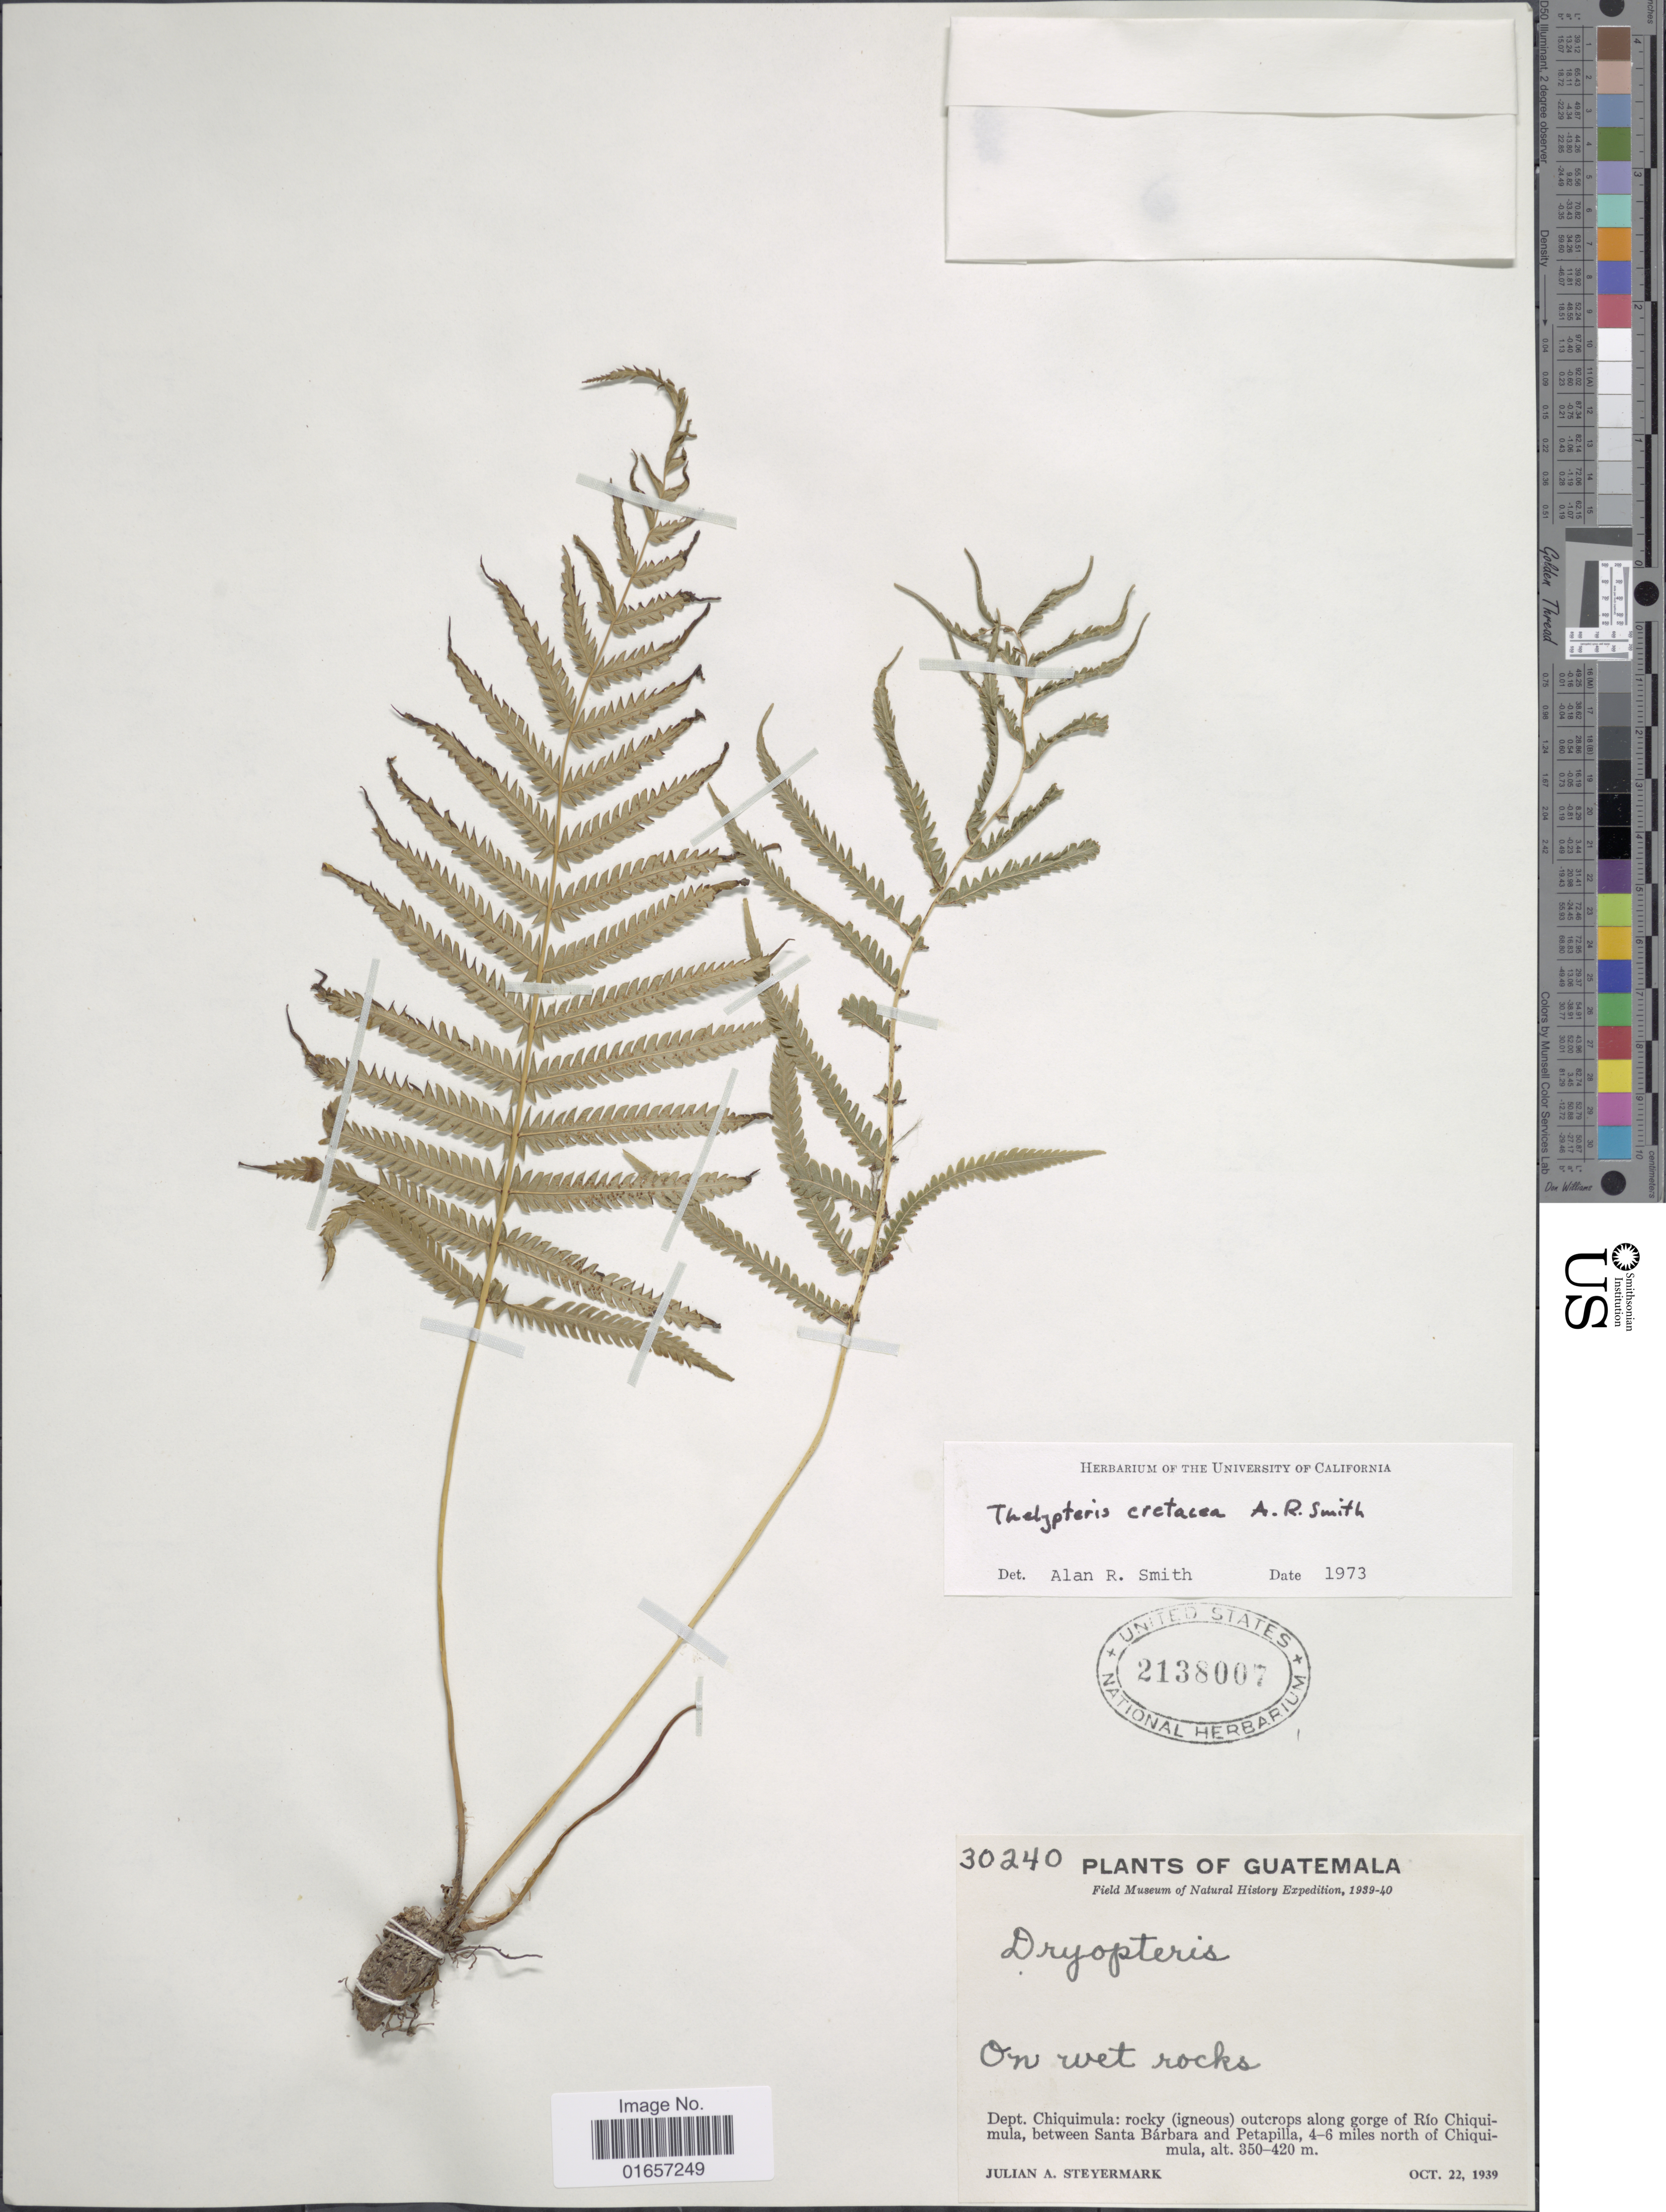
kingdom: Plantae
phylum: Tracheophyta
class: Polypodiopsida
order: Polypodiales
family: Thelypteridaceae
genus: Christella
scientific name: Christella cretacea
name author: (A.R. Sm.) Á. Löve & D. Löve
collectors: J. Steyermark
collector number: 30240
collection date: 1939-10-22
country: Guatemala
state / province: Chiquimula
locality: Rocky (igneous) outcrops along gorge of Río Chiquimula, between Santa Bárbara and Petapilla, 4-6 miles north of Chiquimula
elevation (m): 350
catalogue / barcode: US 2138007